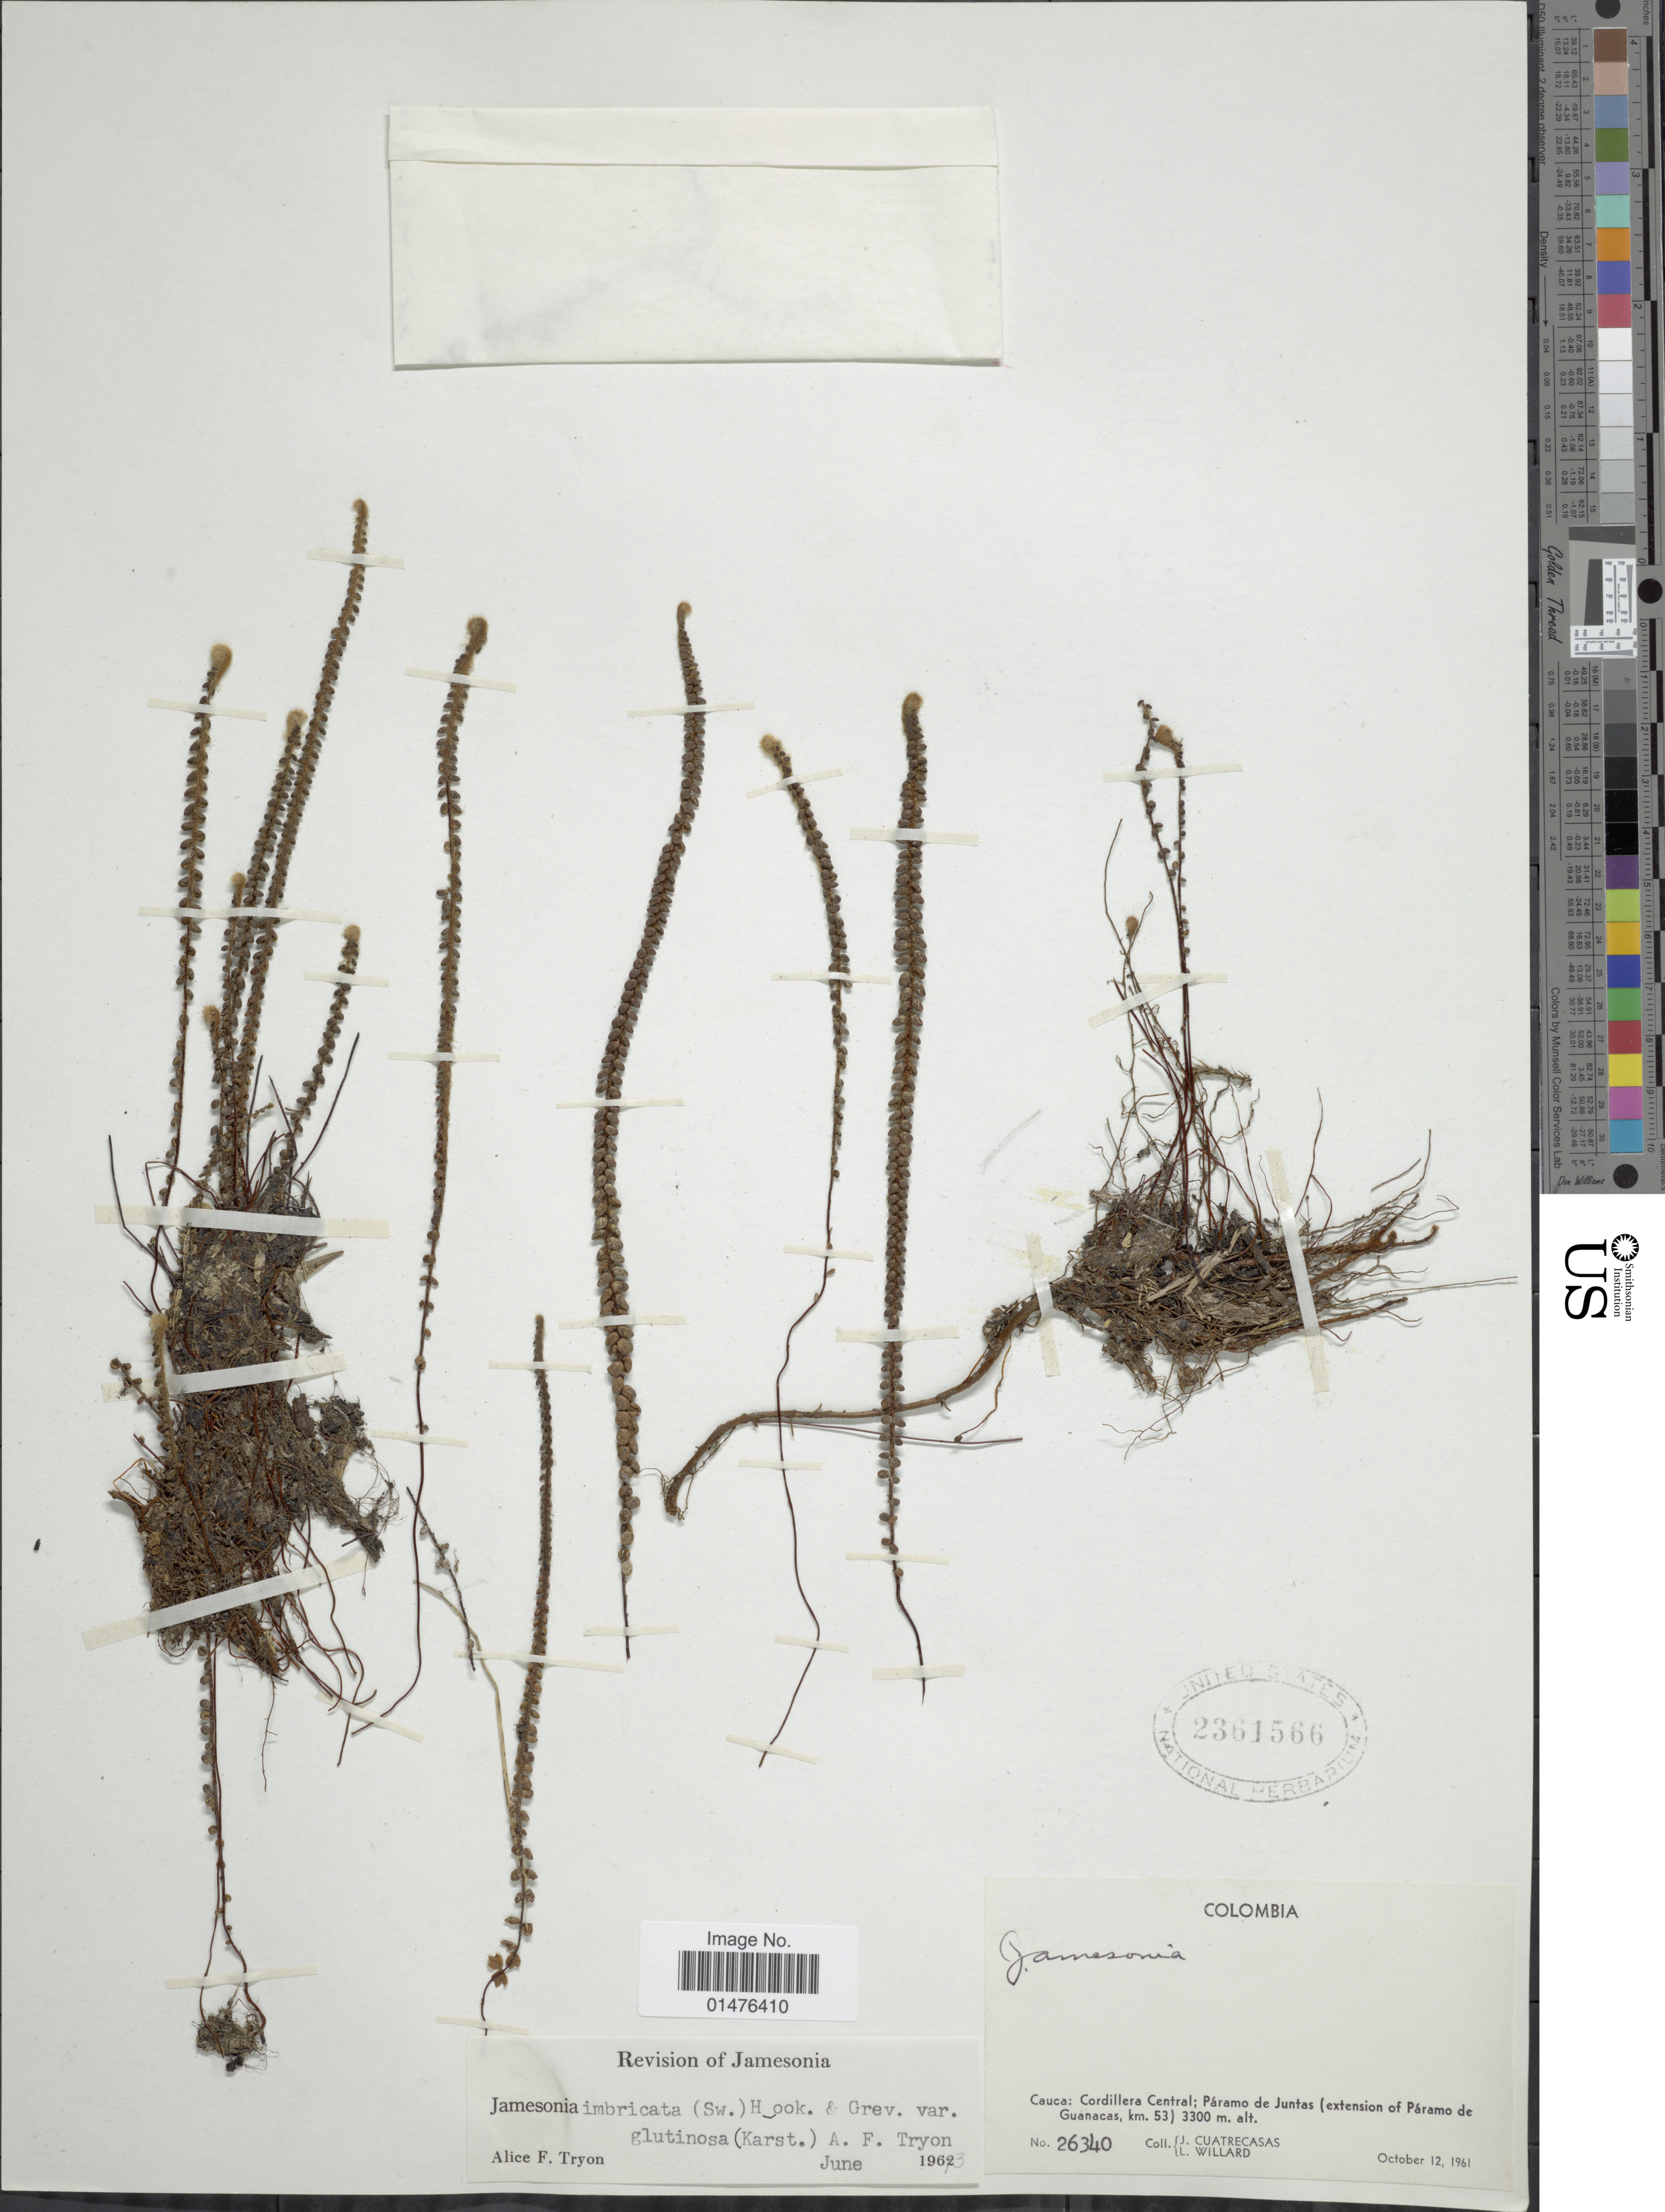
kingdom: Plantae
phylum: Tracheophyta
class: Polypodiopsida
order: Polypodiales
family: Pteridaceae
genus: Jamesonia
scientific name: Jamesonia imbricata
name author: (Sw.) Hook. & Grev.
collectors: J. Cuatrecasas & L. Willard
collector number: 26340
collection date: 1961-10-12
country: Colombia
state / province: Cauca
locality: Cordillera Central, Páramo de Juntas (extension of Páramo de Guanacas, km 53)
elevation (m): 3300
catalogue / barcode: US 2361566